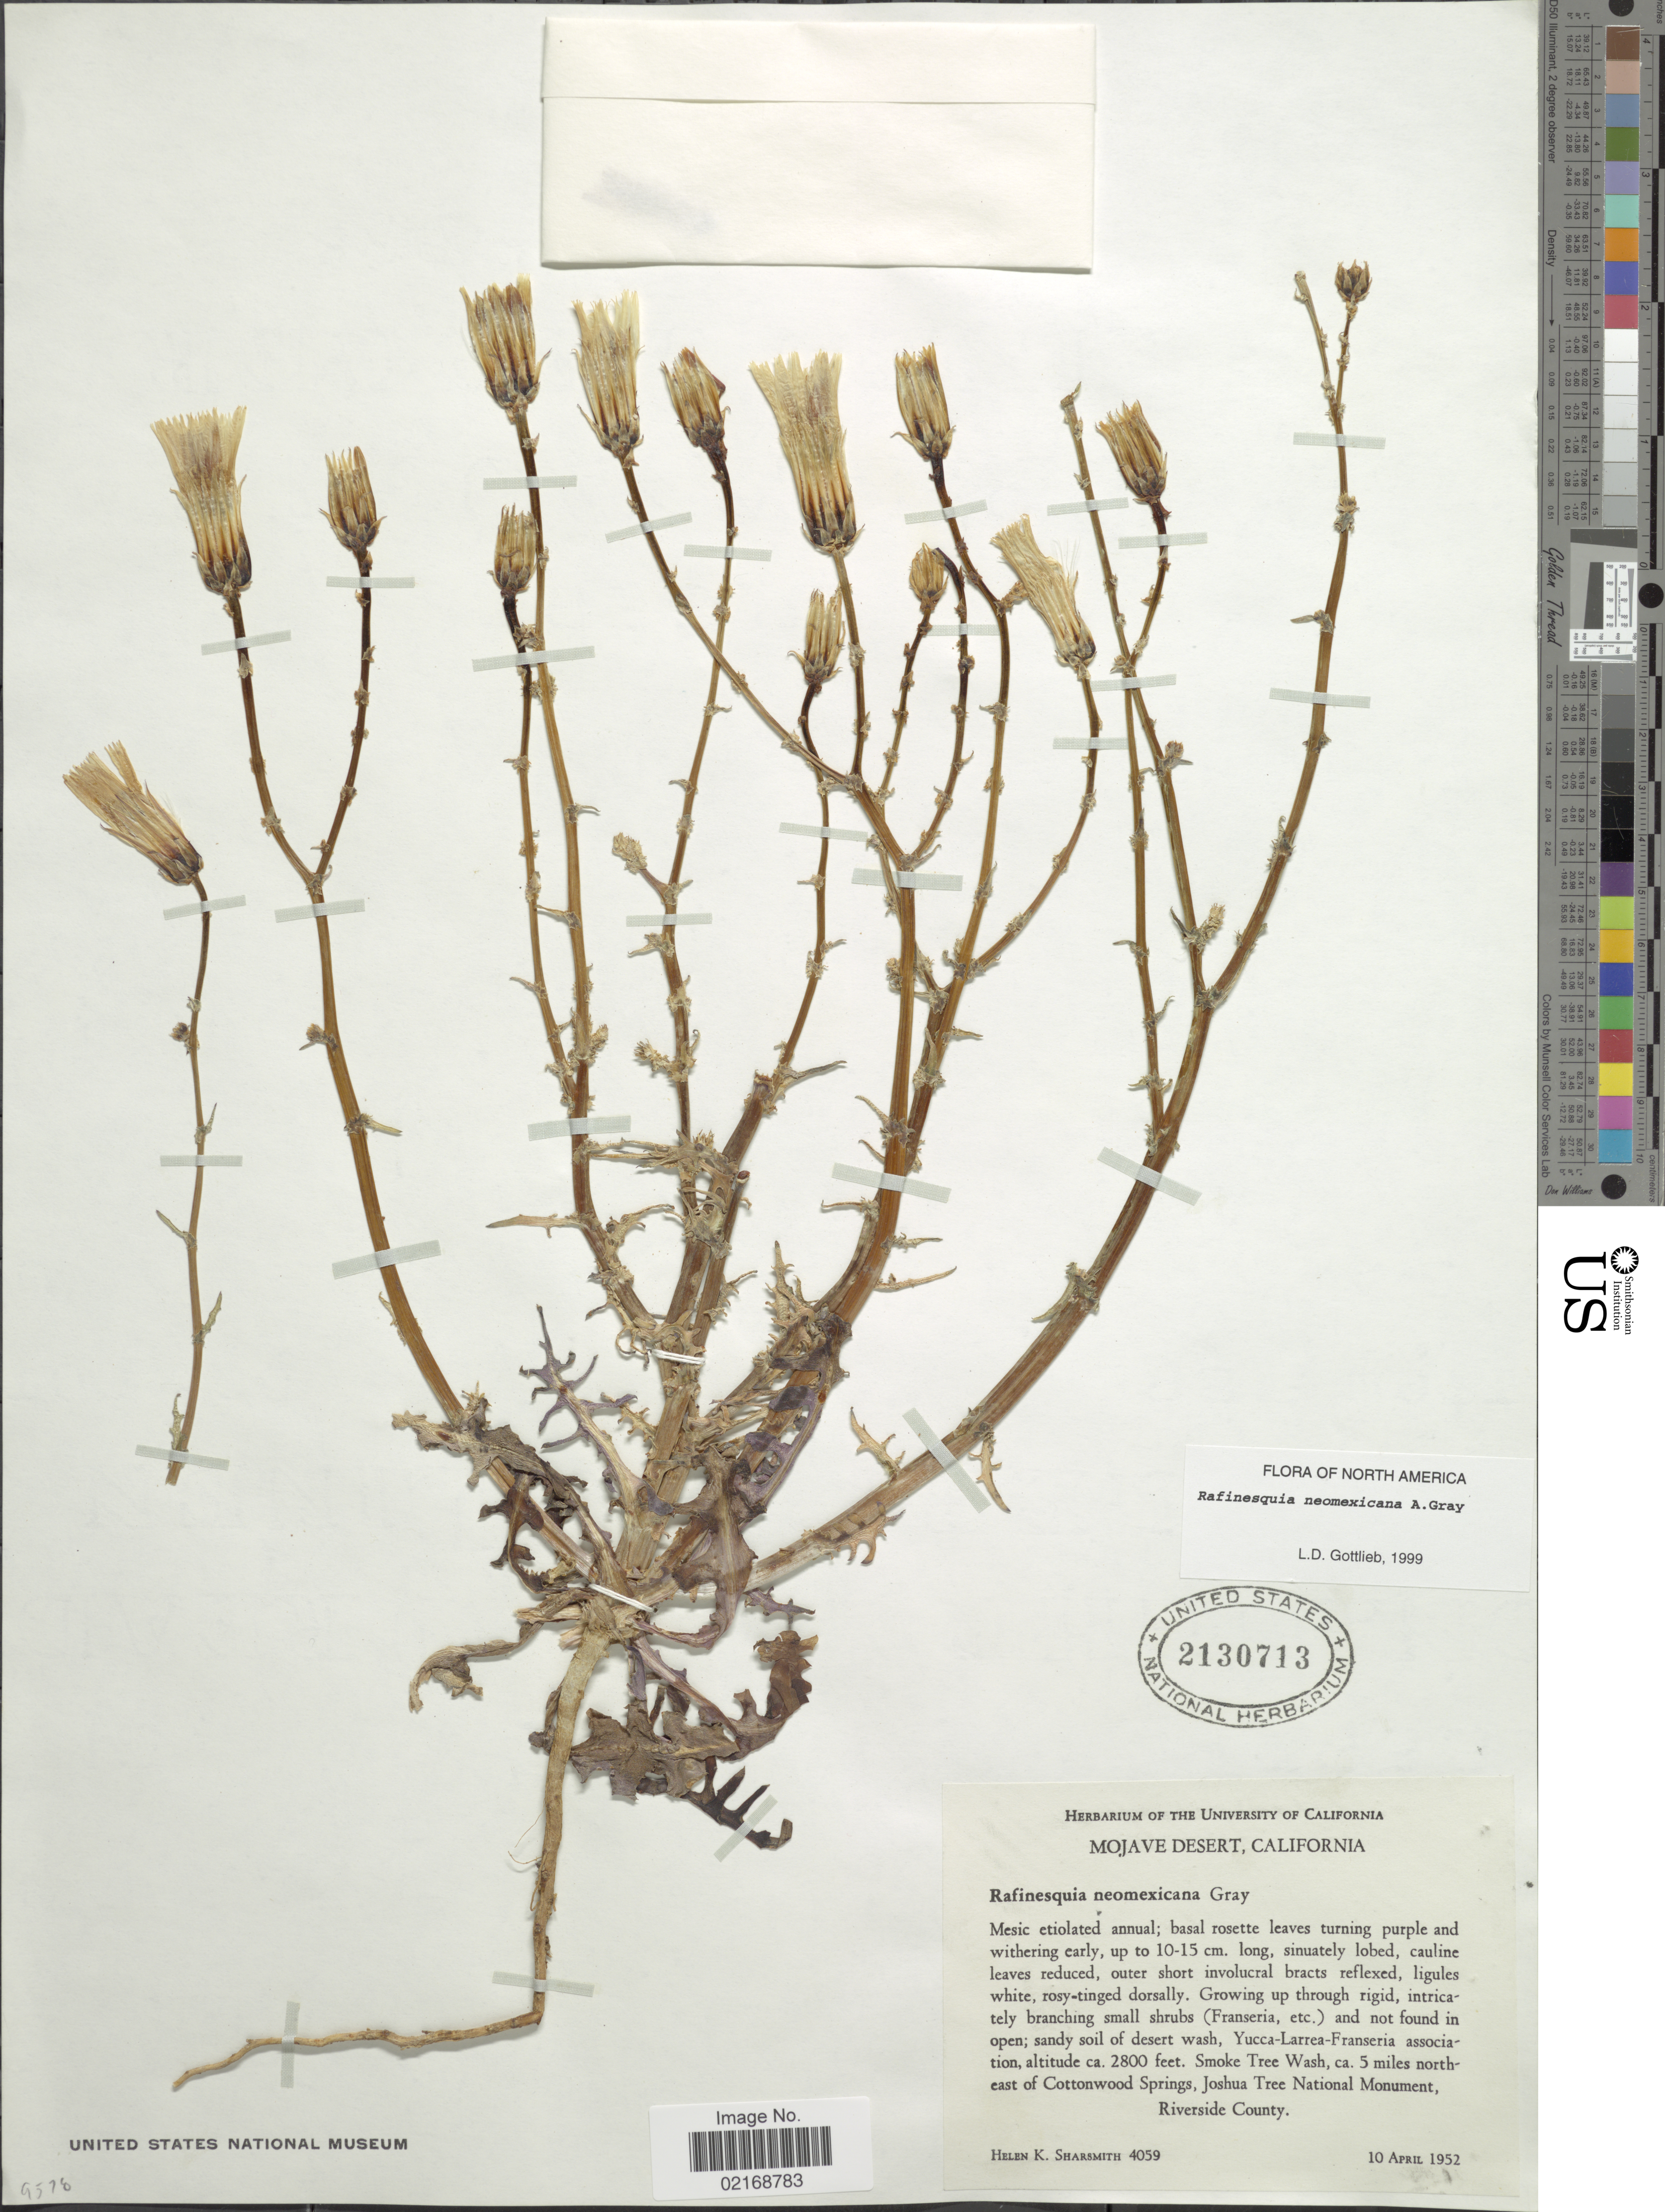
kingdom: Plantae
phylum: Tracheophyta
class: Magnoliopsida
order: Asterales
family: Asteraceae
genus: Rafinesquia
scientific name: Rafinesquia neomexicana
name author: A. Gray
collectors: H. Sharsmith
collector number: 4059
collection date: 1952-04-10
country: United States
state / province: California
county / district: Riverside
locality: Mojave Desert, Smoke Tree Wash, ca. 5 miles northeast of Cottonwood Springs, Joshua Tree National Monument, Riverside County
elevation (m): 853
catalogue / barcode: US 2130713